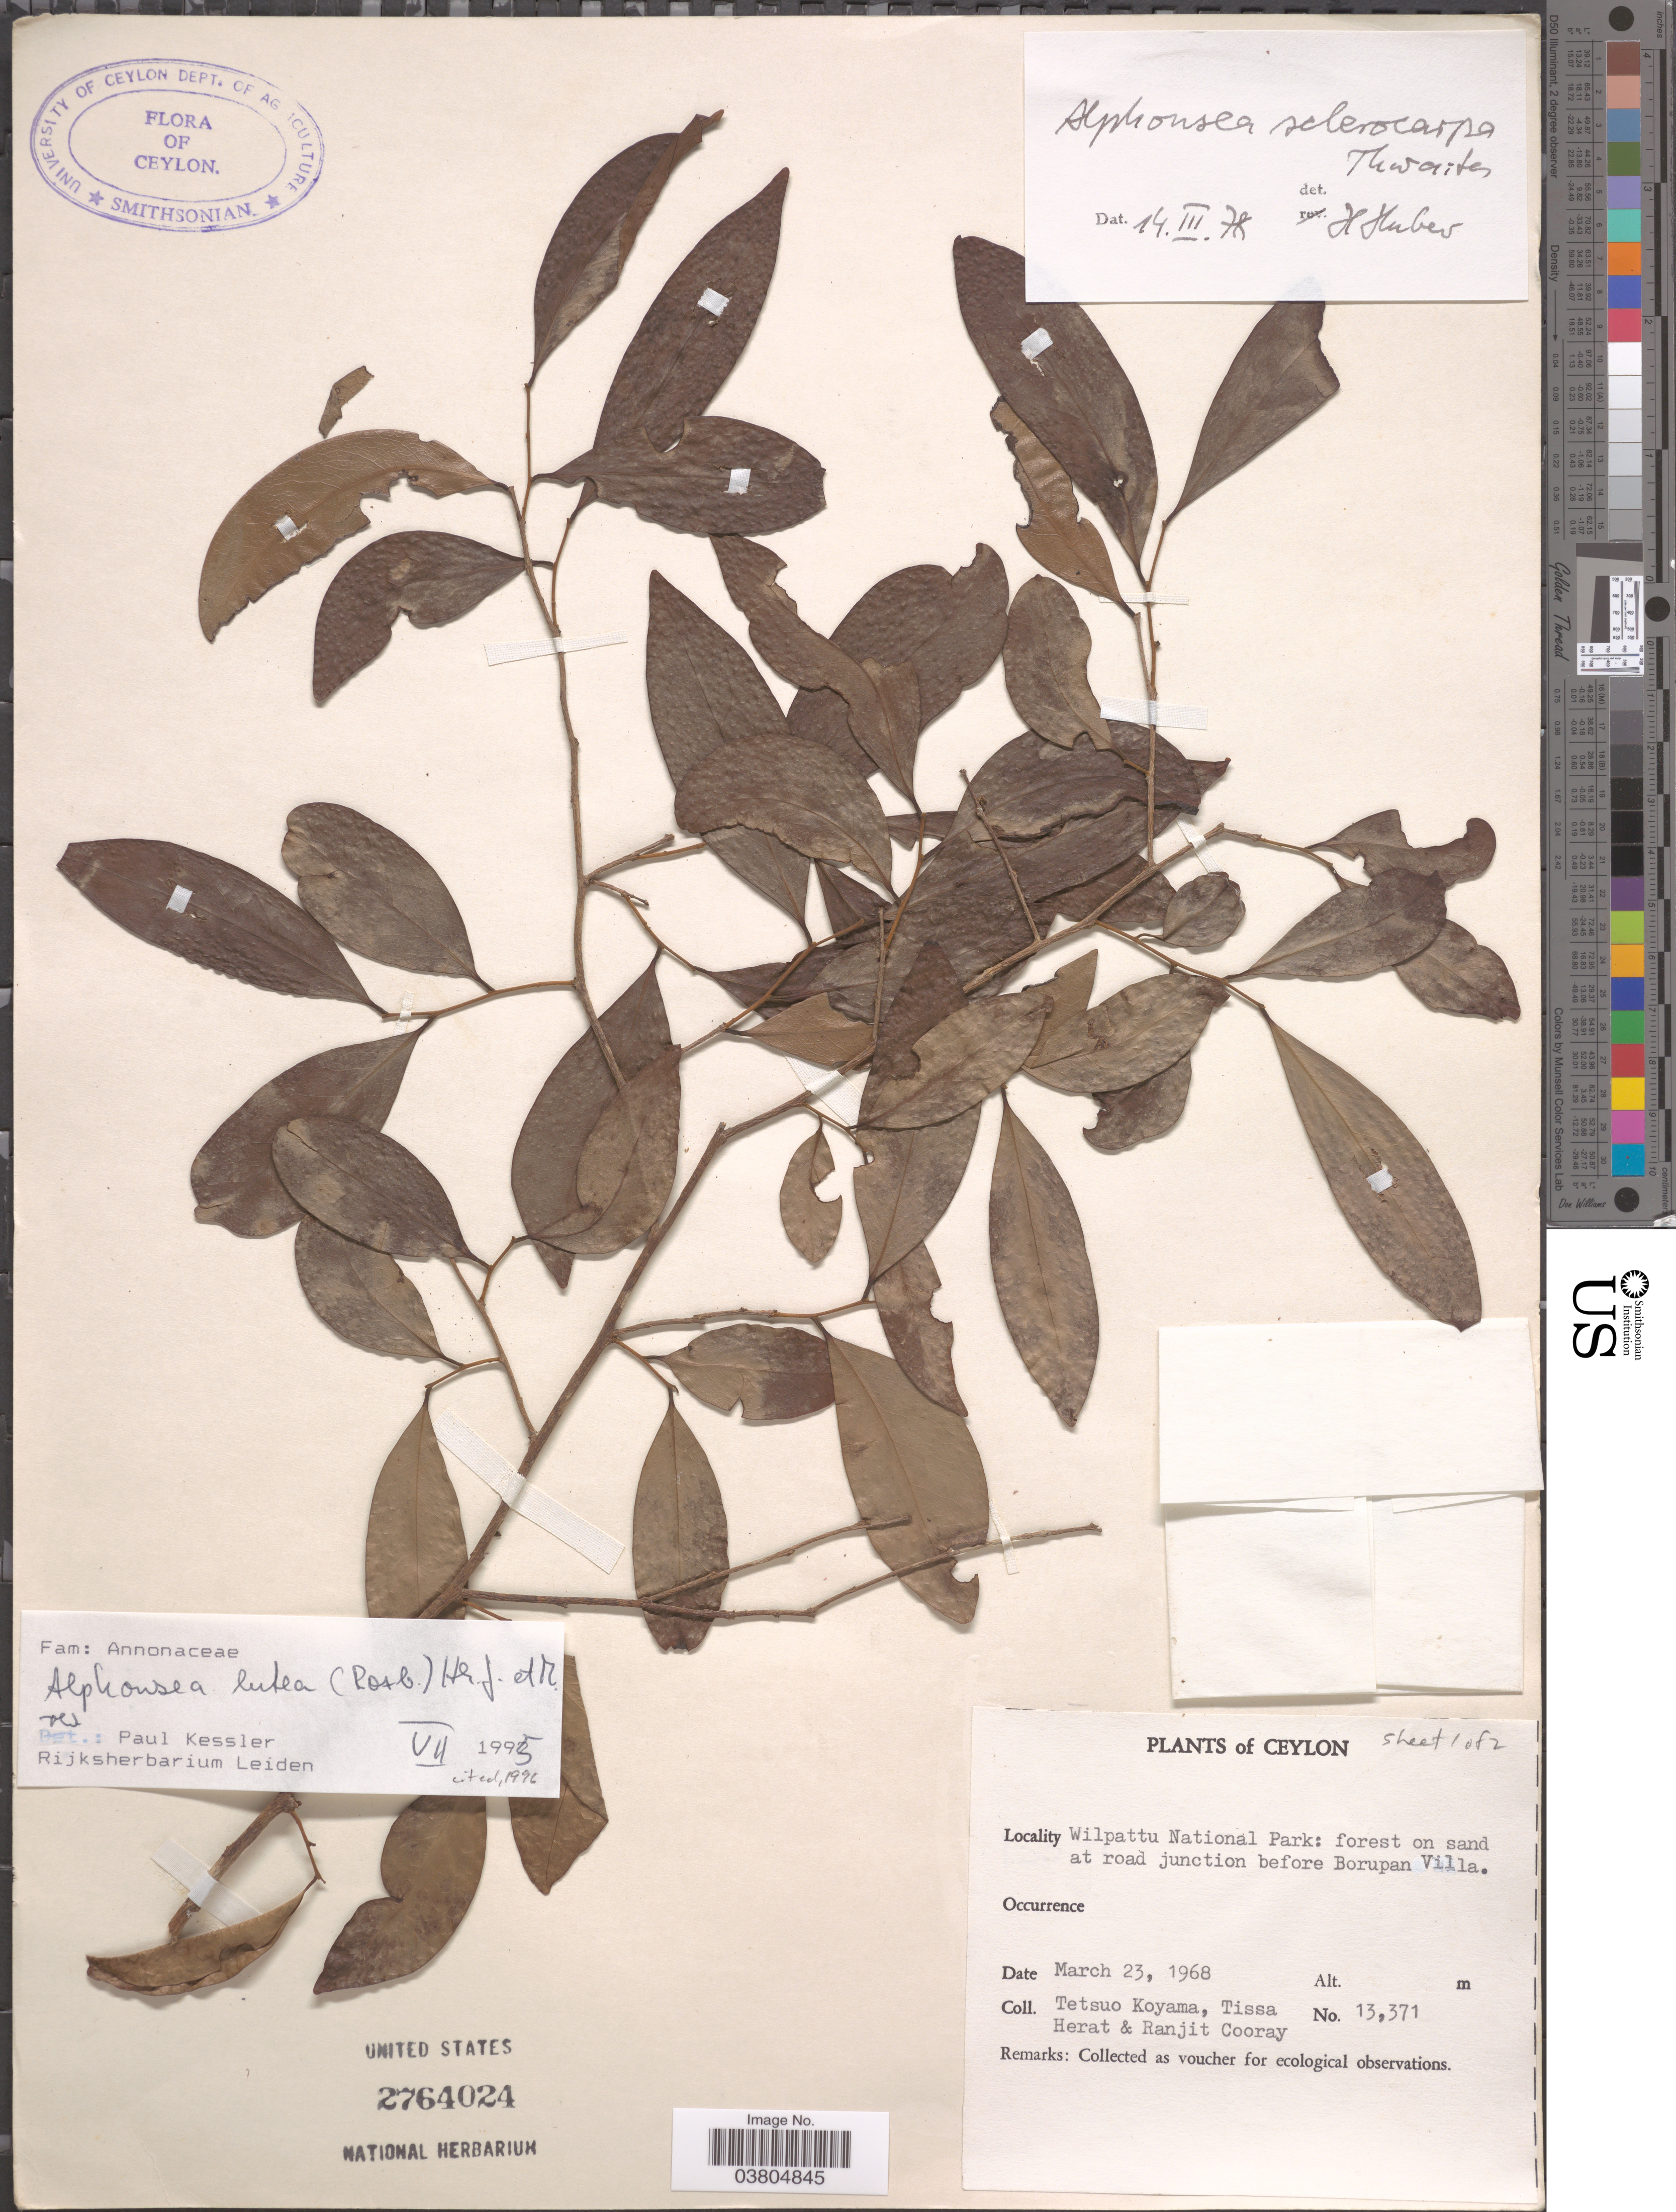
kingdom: Plantae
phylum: Tracheophyta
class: Magnoliopsida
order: Magnoliales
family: Annonaceae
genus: Alphonsea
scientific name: Alphonsea lutea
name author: (Roxb.) Hook. f. ex Thomson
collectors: T. Koyama, T. Herat & R. Cooray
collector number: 13371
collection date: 1968-03-23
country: Sri Lanka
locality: Ceylon. Wilpattu National Park: forest on sand at road junction before Borupan Villa.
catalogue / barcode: US 2764024